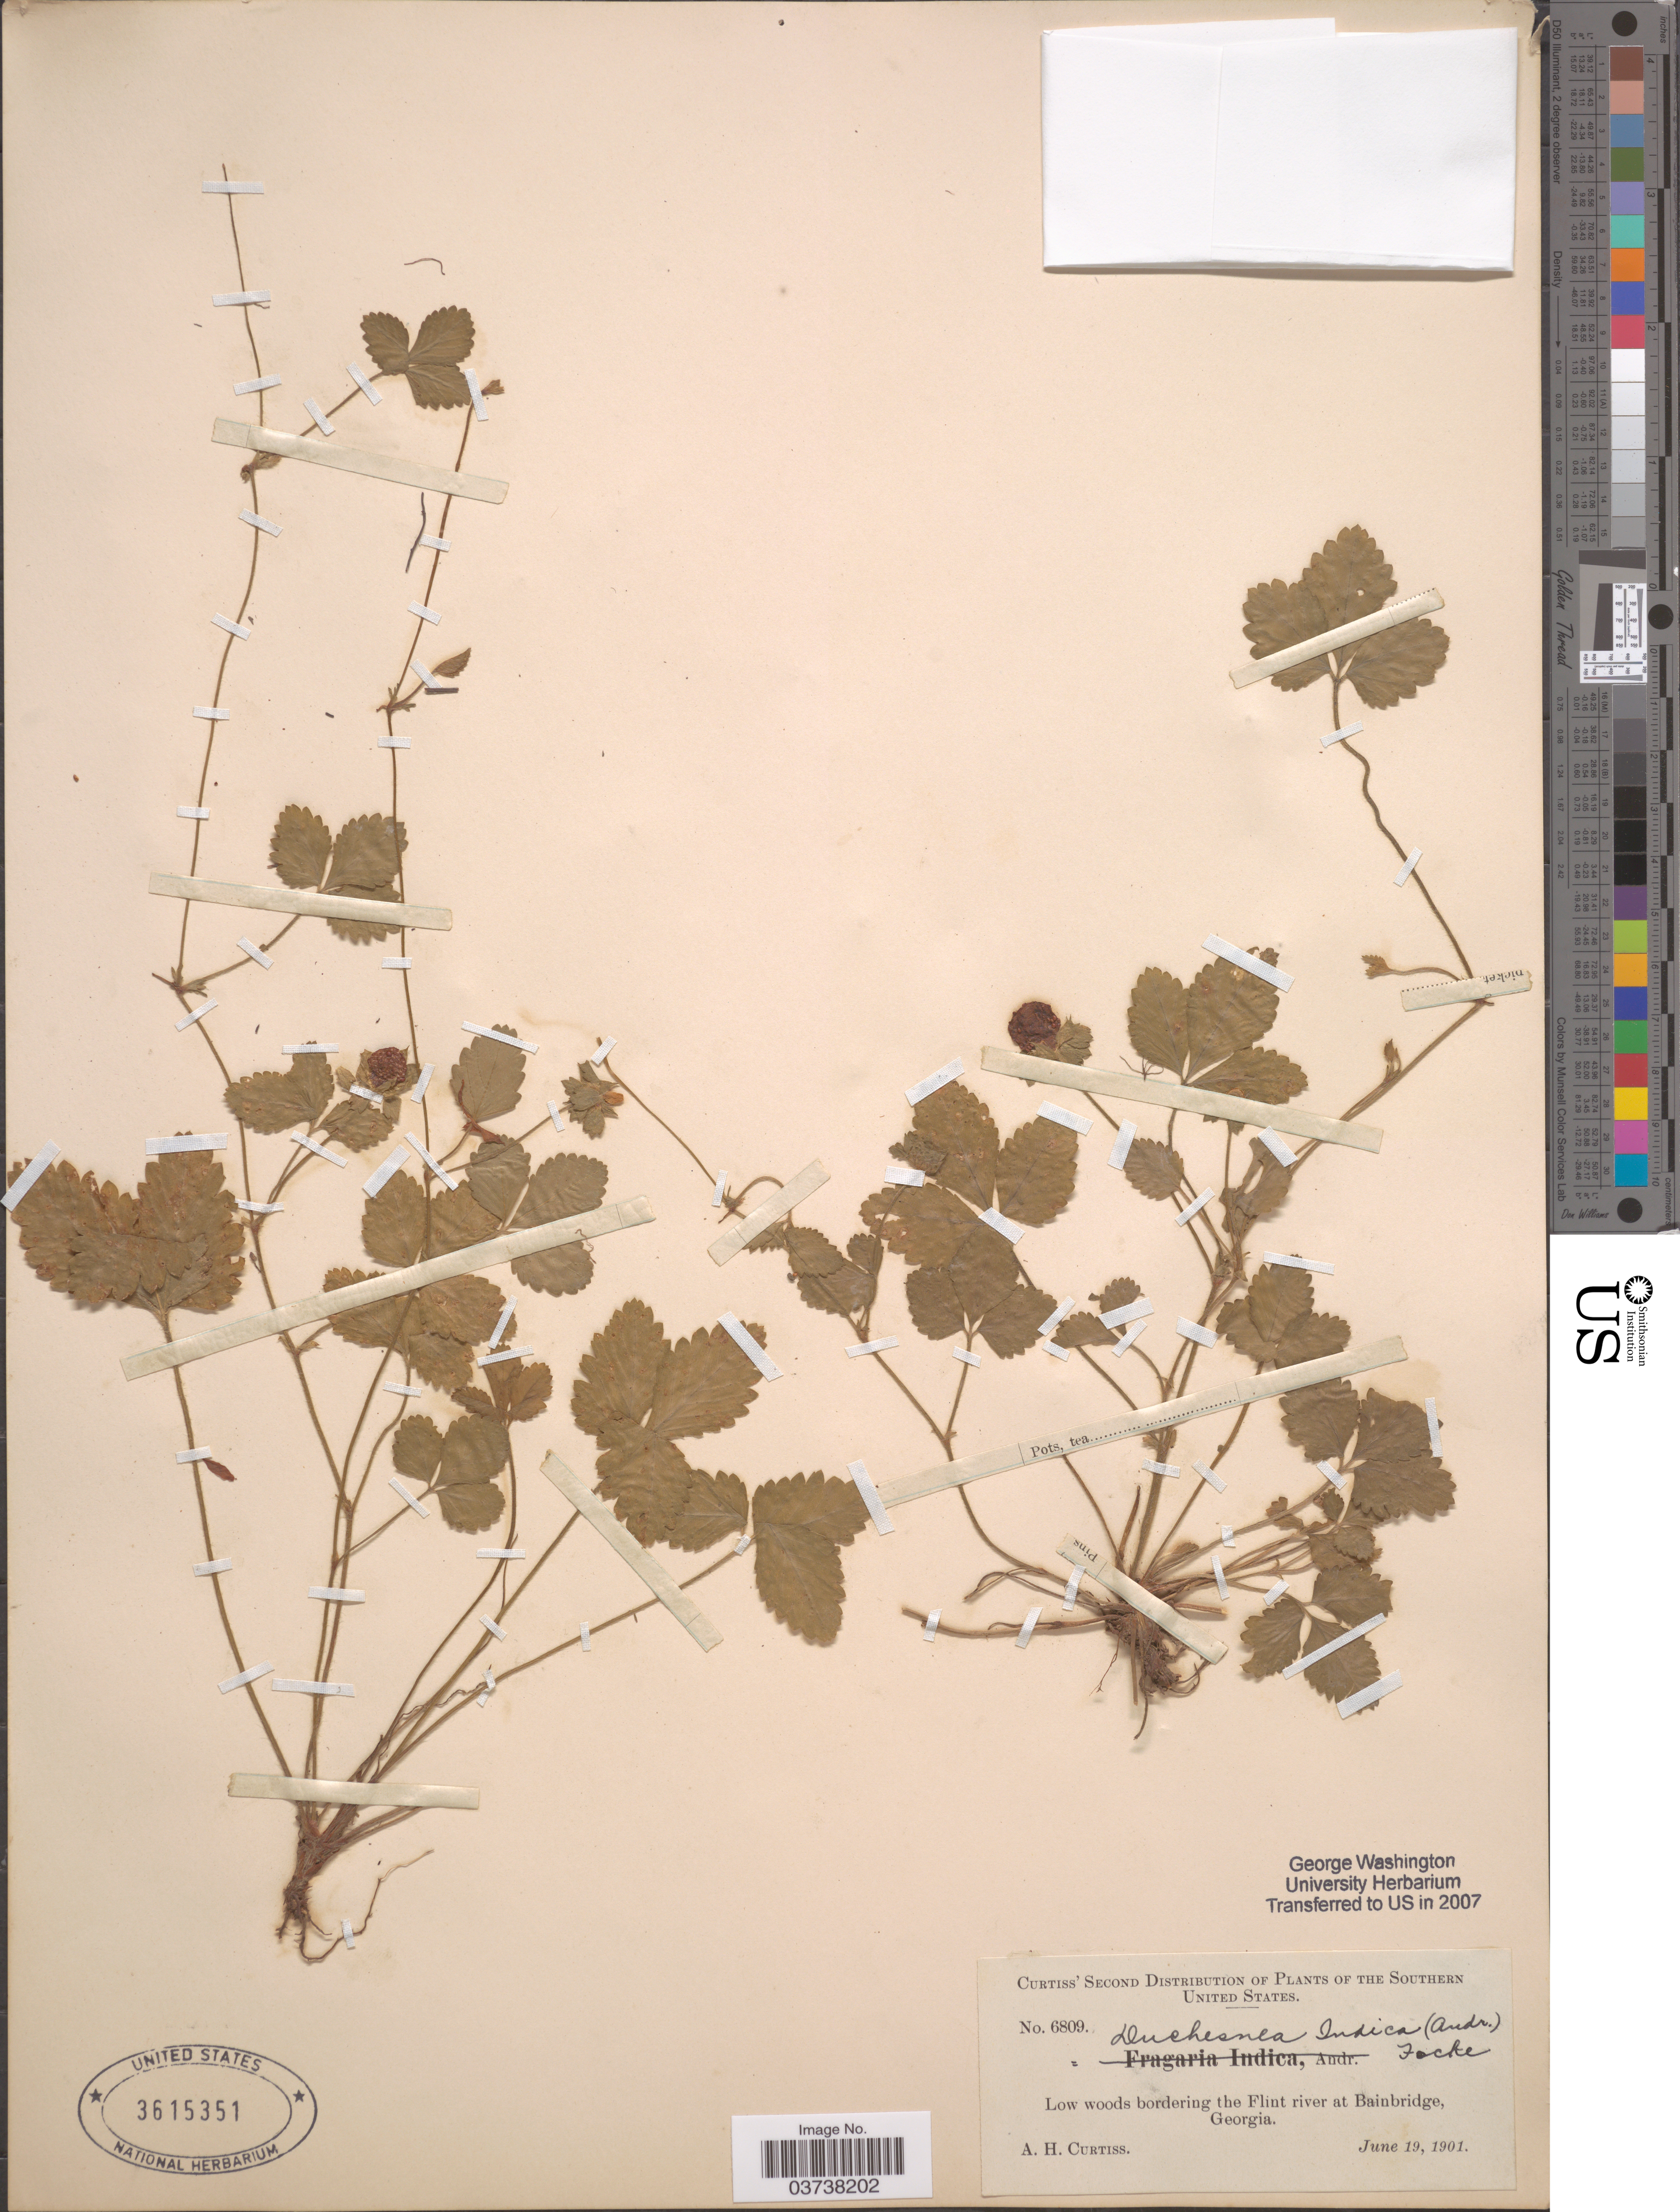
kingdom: Plantae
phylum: Tracheophyta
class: Magnoliopsida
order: Rosales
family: Rosaceae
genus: Potentilla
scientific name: Potentilla indica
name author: (Andrews) Th. Wolf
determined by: Strong, Mark T., (BOT), Smithsonian Institution - National Museum of Natural History (UNITED STATES)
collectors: A. H. Curtiss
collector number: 6809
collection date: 1901-06-19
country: United States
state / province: Georgia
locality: The Southern United States. Low woods bordering the Flint river at Bainbridge.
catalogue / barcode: US 3615351